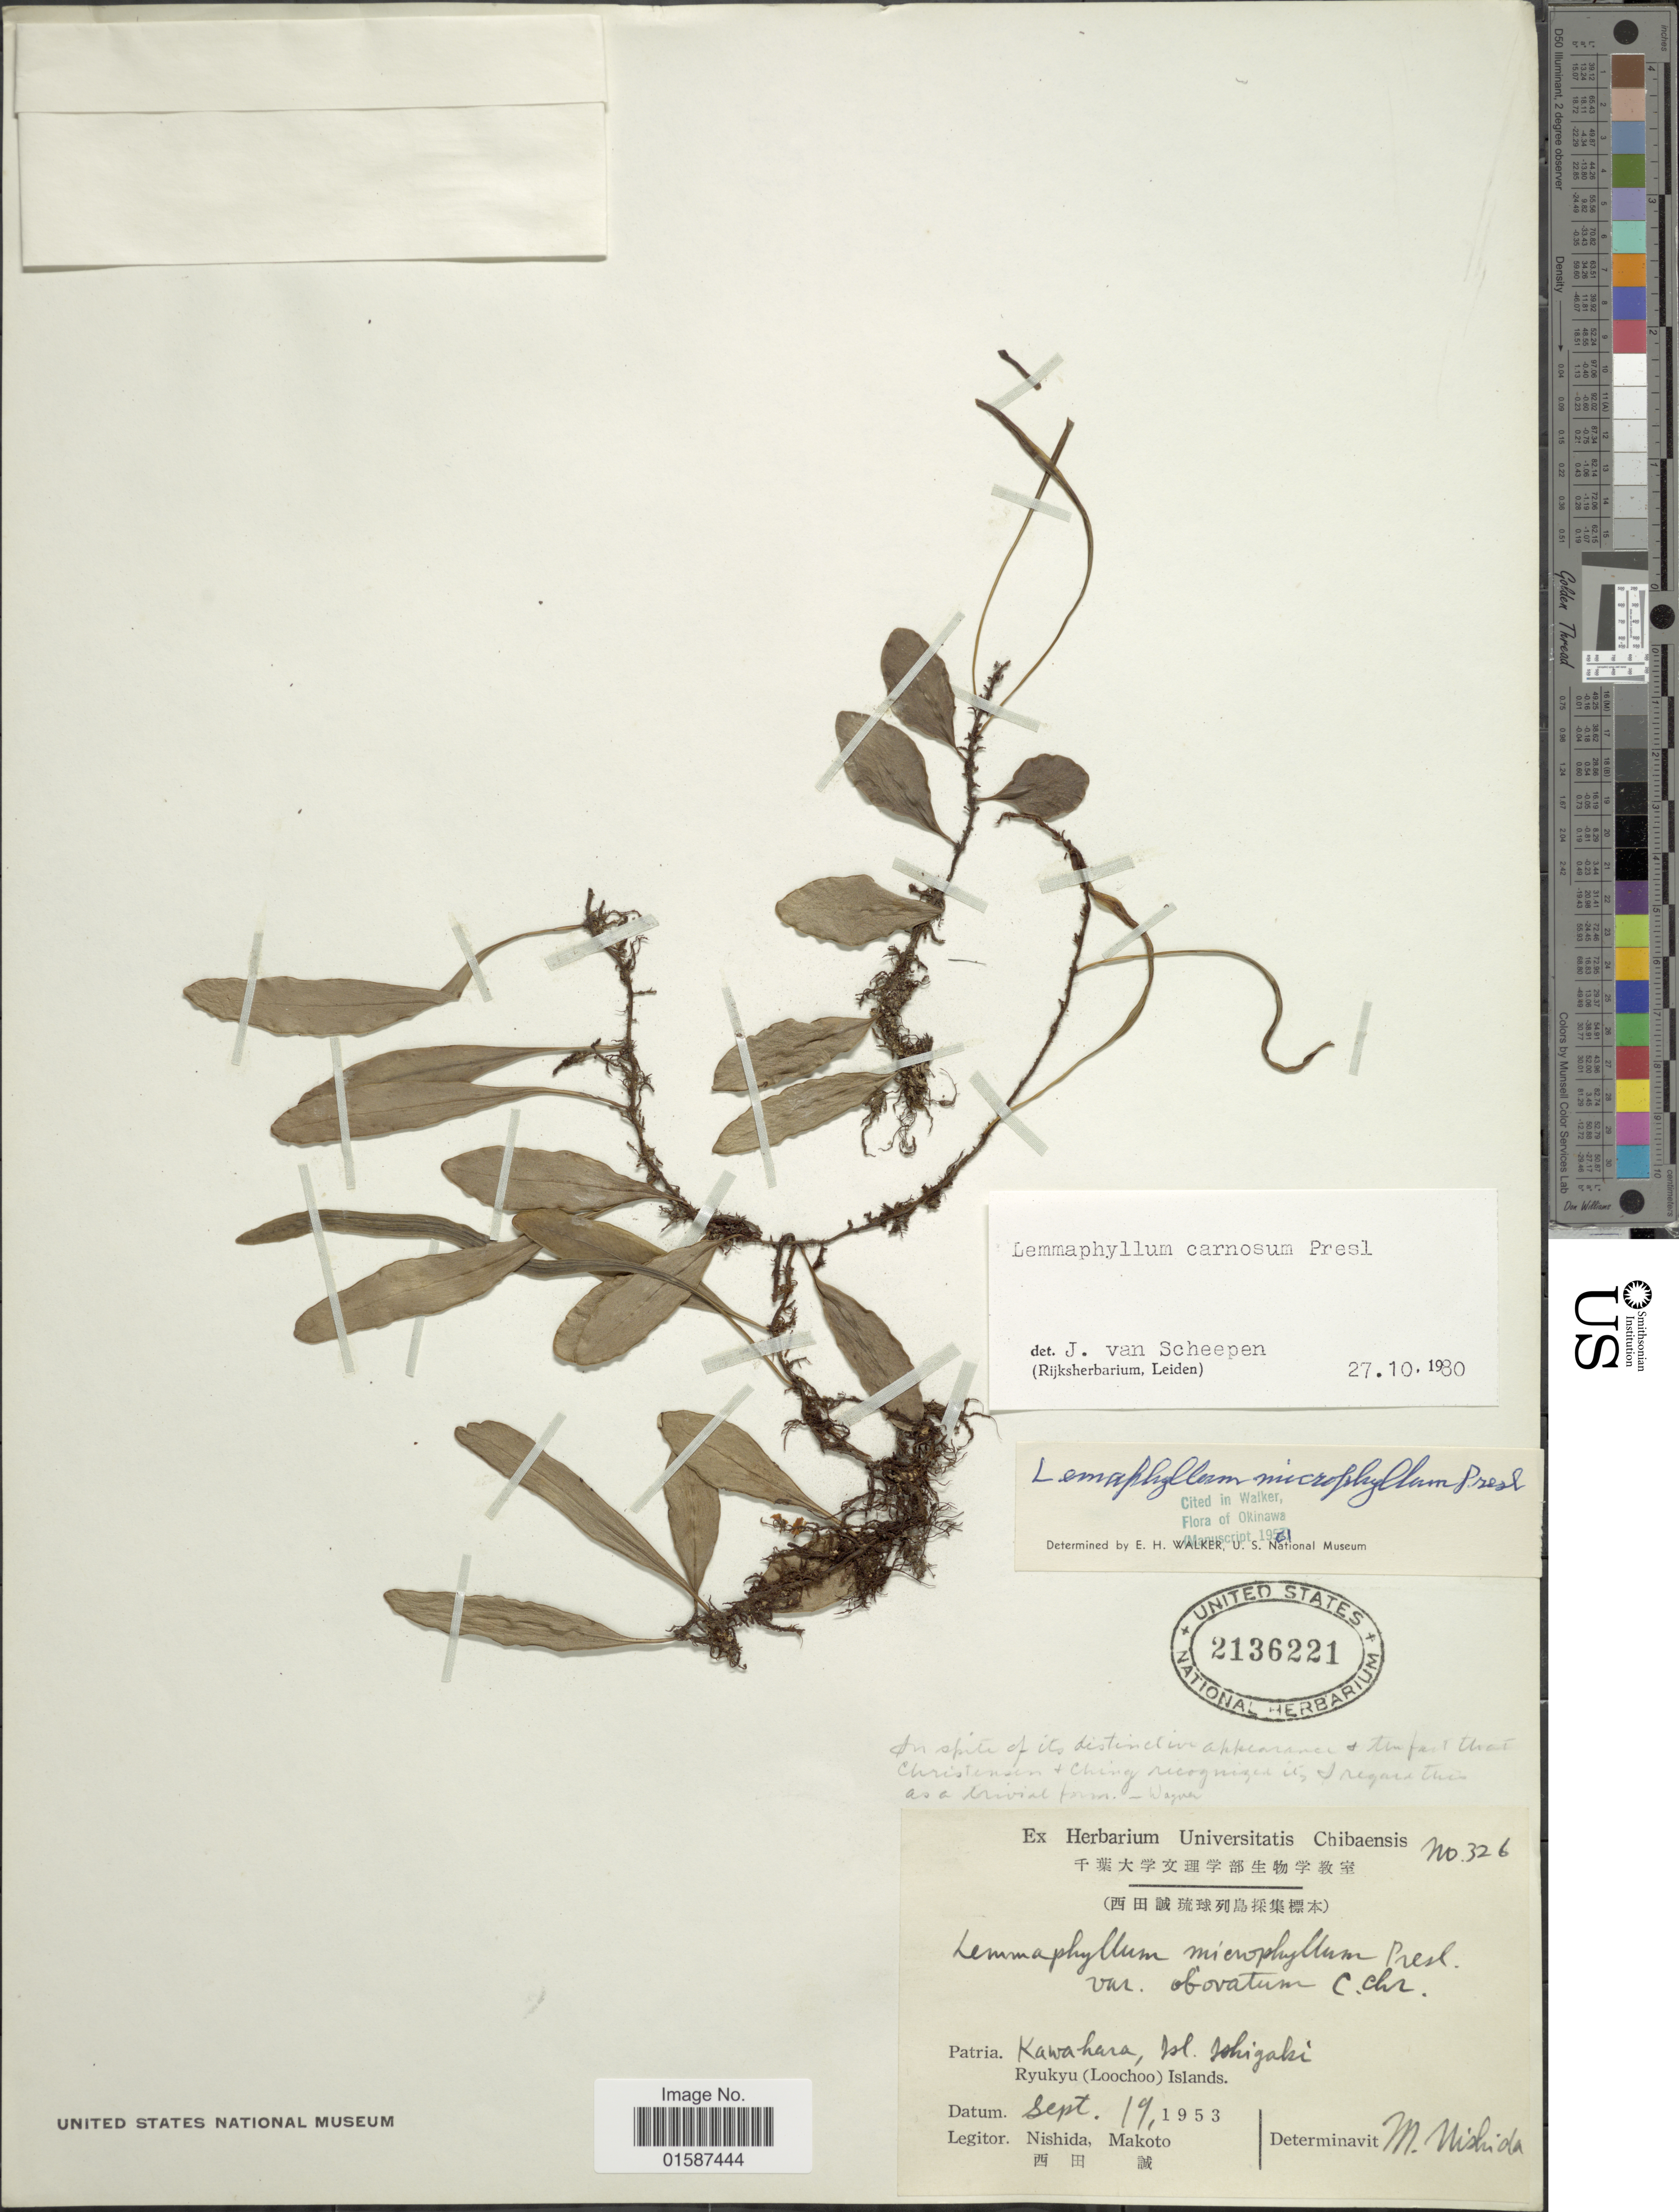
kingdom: Plantae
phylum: Tracheophyta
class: Polypodiopsida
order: Polypodiales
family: Polypodiaceae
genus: Lemmaphyllum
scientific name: Lemmaphyllum carnosum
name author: (J. Sm. ex Hook.) C. Presl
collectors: N. Makoto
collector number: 326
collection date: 1953-09-19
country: Japan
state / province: Okinawa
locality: Kawahara, Isl. Ishigaki, Ryukyu (Loochoo) Islands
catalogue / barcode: US 2136221